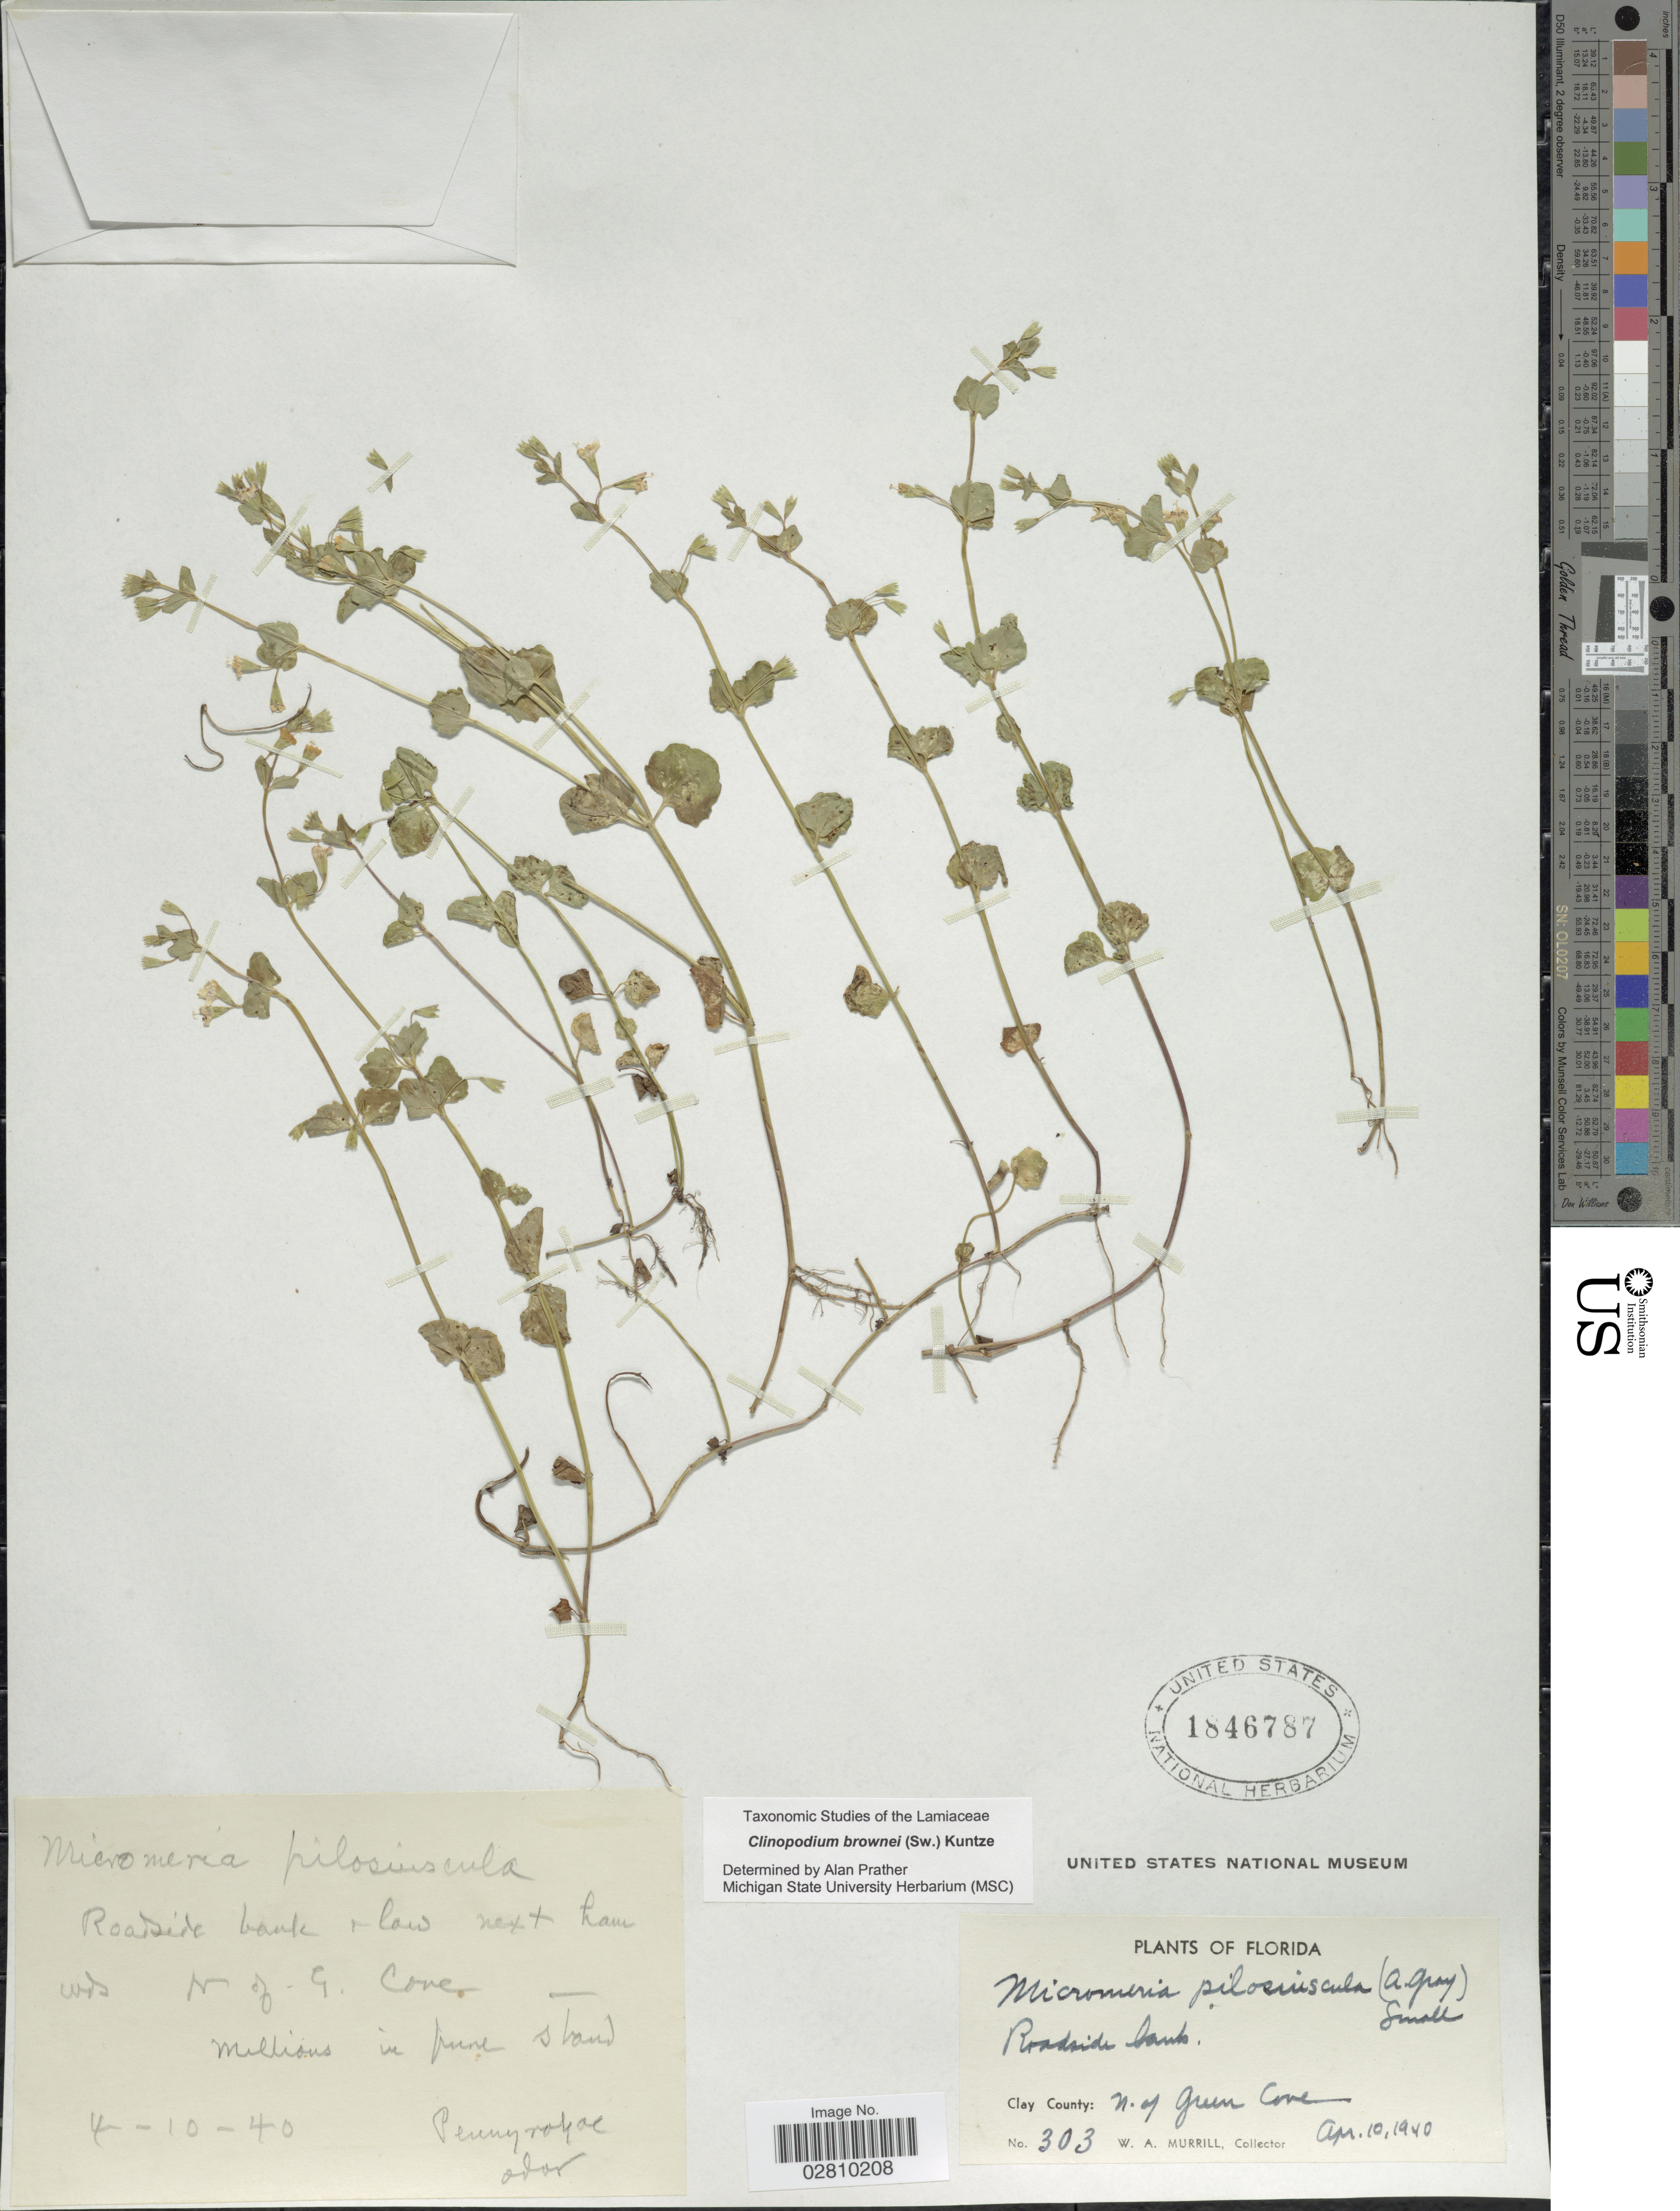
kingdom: Plantae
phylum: Tracheophyta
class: Magnoliopsida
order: Lamiales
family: Lamiaceae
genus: Clinopodium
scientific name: Clinopodium brownei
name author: (Sw.) Kuntze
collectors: W. A. Murrill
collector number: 303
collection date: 1940-04-10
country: United States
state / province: Florida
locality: Roadside bank. Clay County: N. of Green Cove.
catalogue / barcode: US 1846787